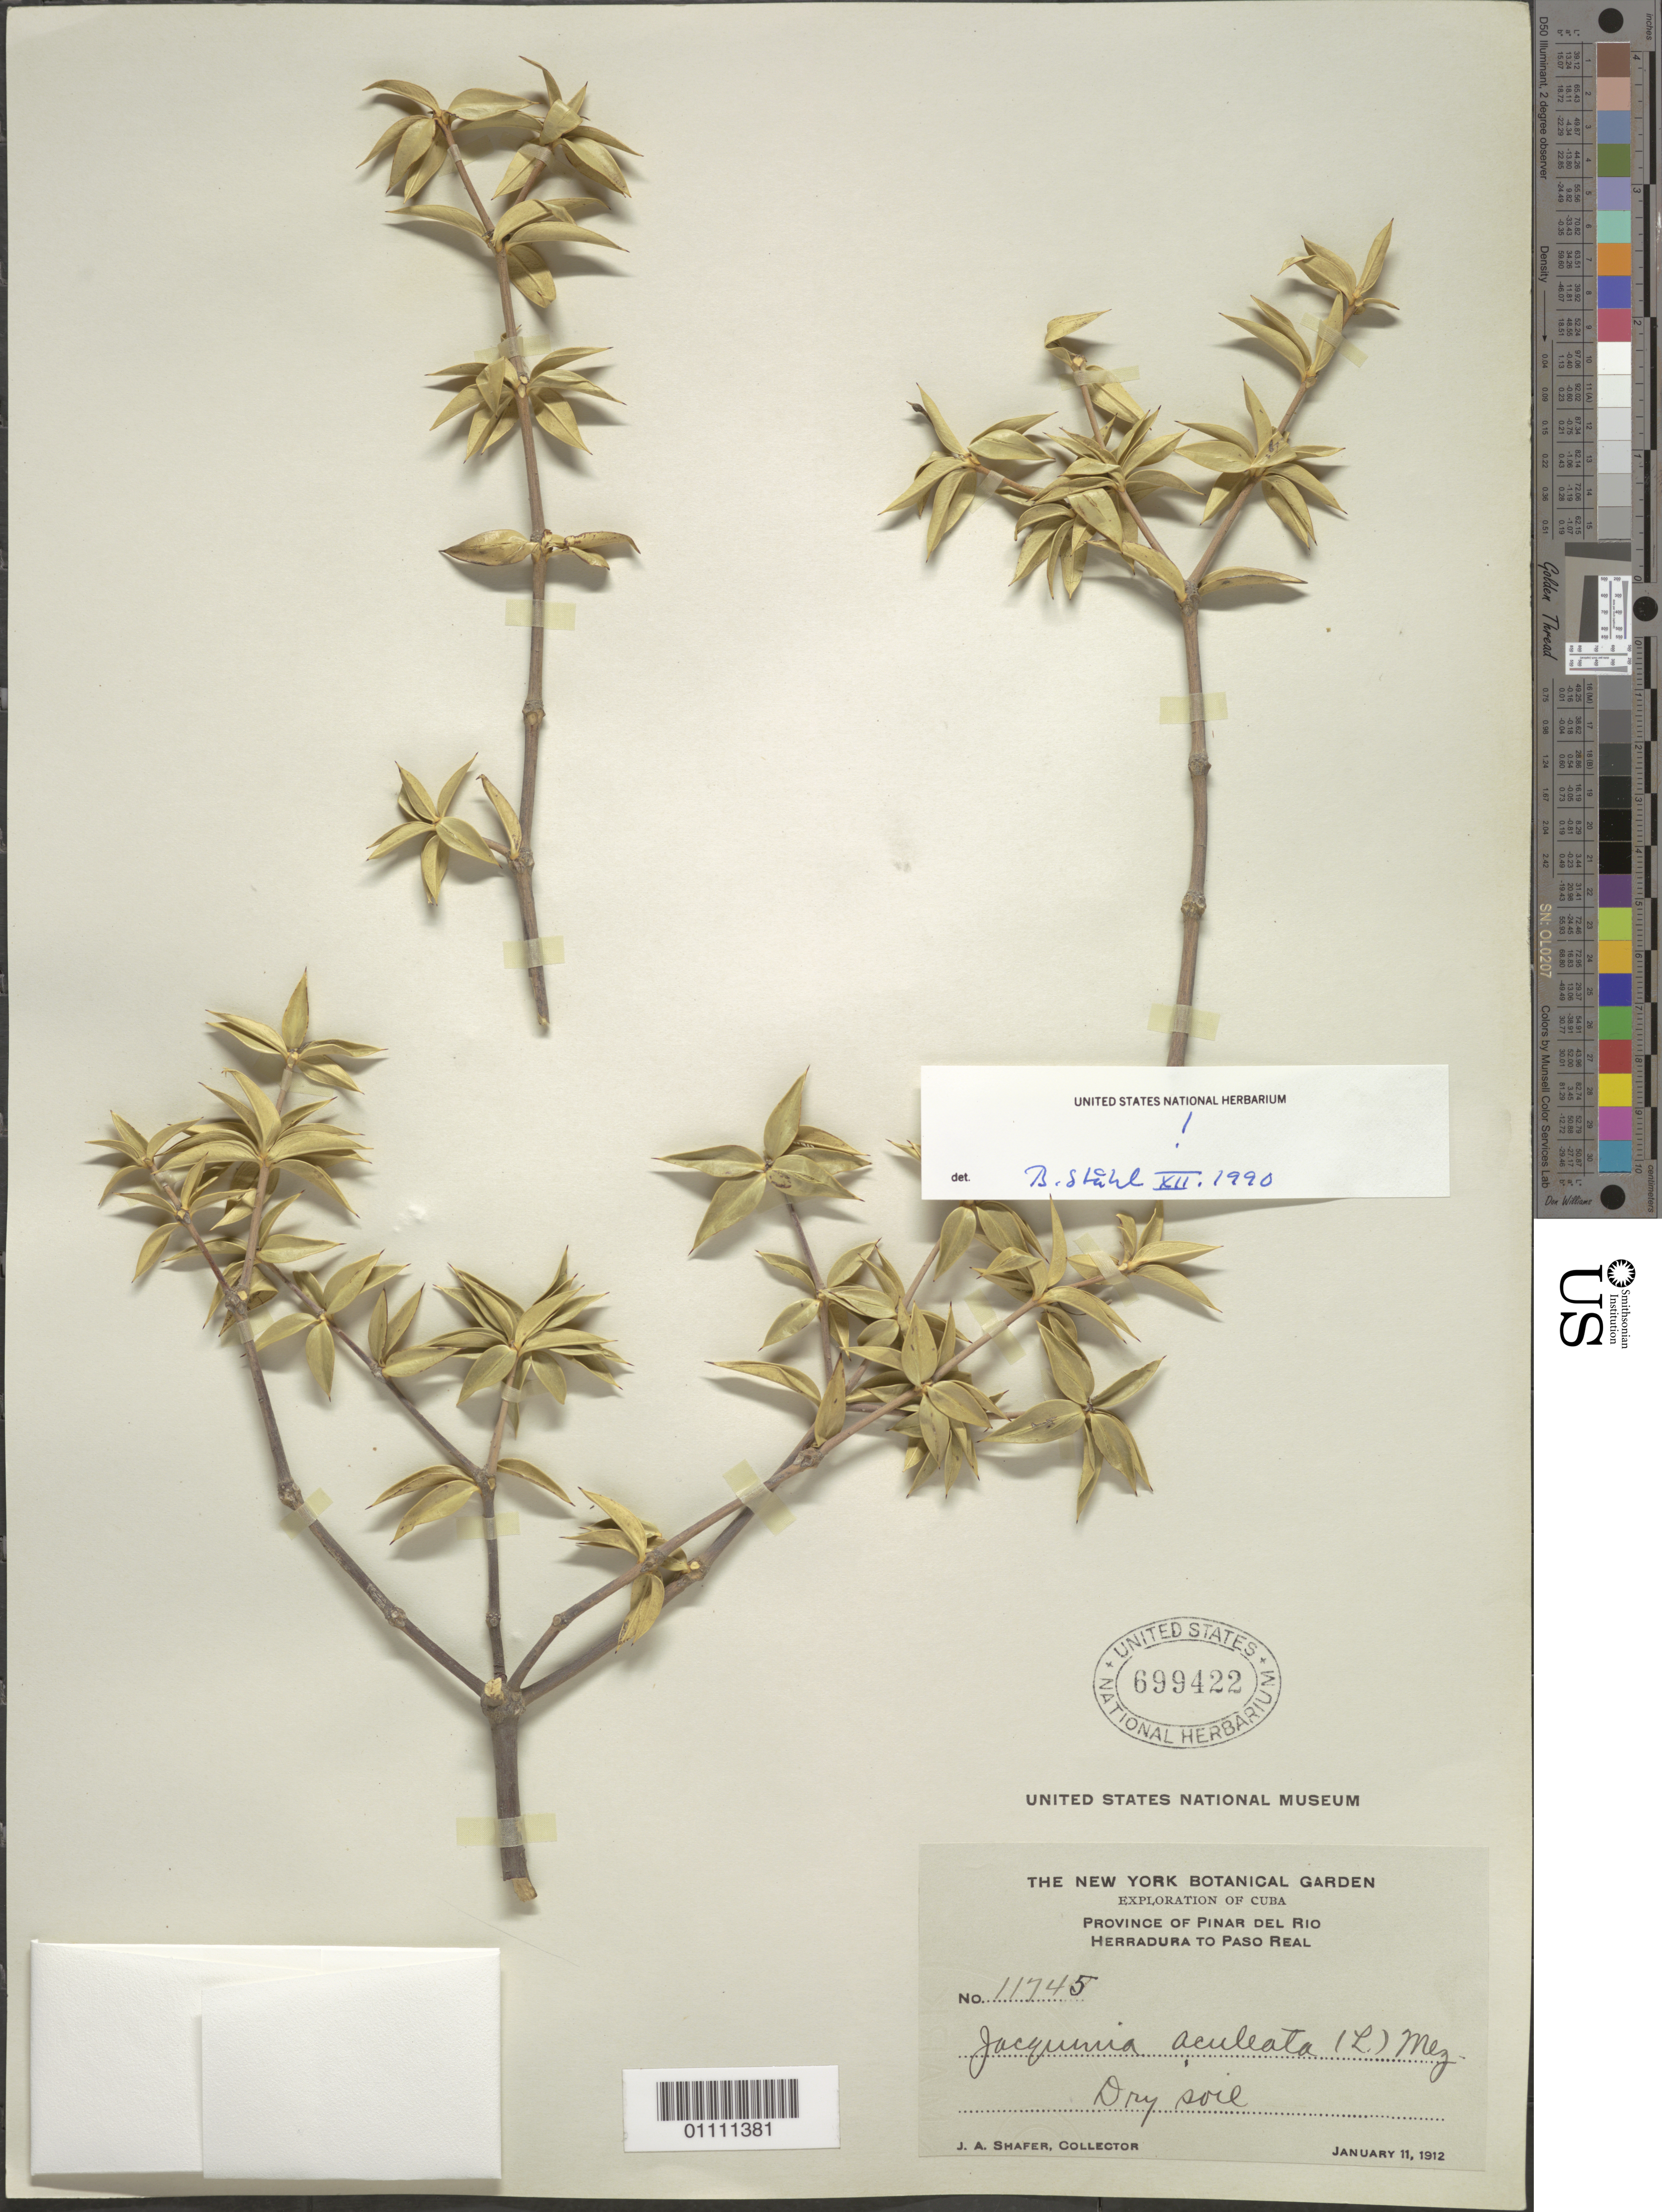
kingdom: Plantae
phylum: Tracheophyta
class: Magnoliopsida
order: Ericales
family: Primulaceae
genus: Jacquinia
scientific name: Jacquinia aculeata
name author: (L.) Mez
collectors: J. A. Shafer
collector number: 11745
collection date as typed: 11 Jan 1912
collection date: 1912-01-11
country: Cuba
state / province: Pinar del Rio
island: Cuba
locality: Herradura to Paso Real Dry soil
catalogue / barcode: US 699422